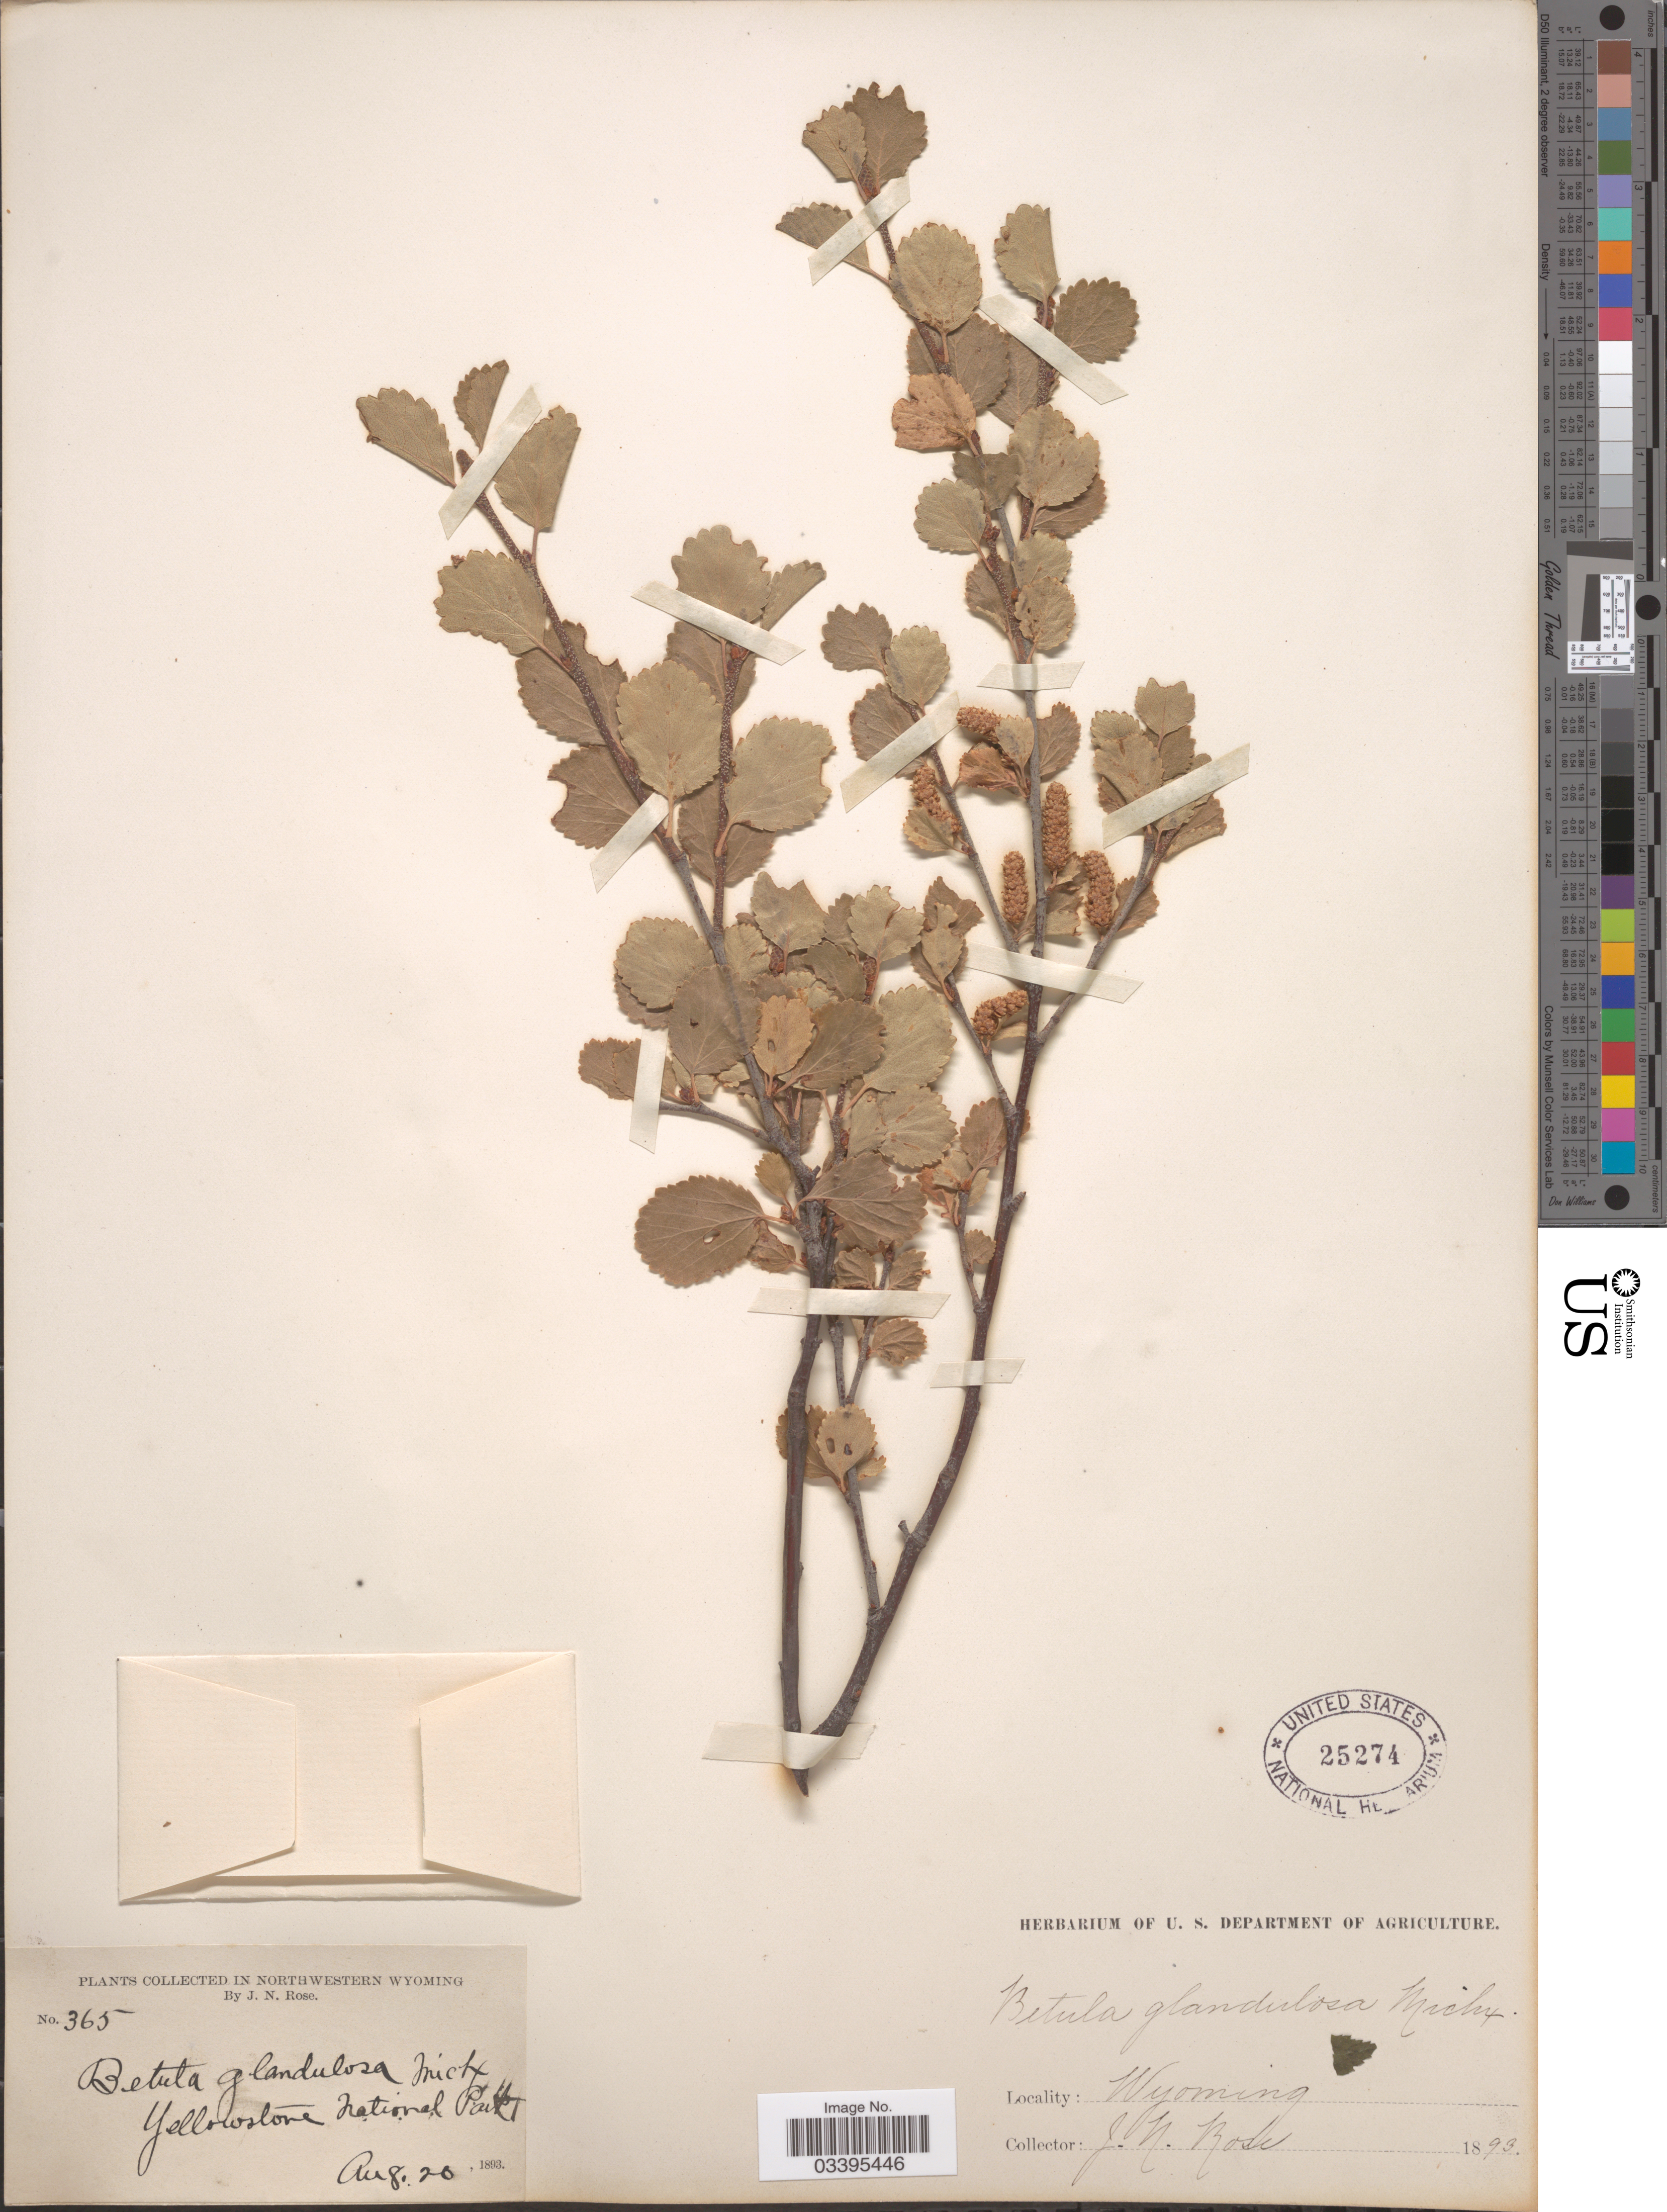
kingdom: Plantae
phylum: Tracheophyta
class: Magnoliopsida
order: Fagales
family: Betulaceae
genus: Betula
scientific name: Betula glandulosa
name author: Michx.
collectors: J. N. Rose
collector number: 365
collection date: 1893-08-20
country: United States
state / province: Wyoming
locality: Northwestern Wyoming. Yellowstone National Park.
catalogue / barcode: US 25274